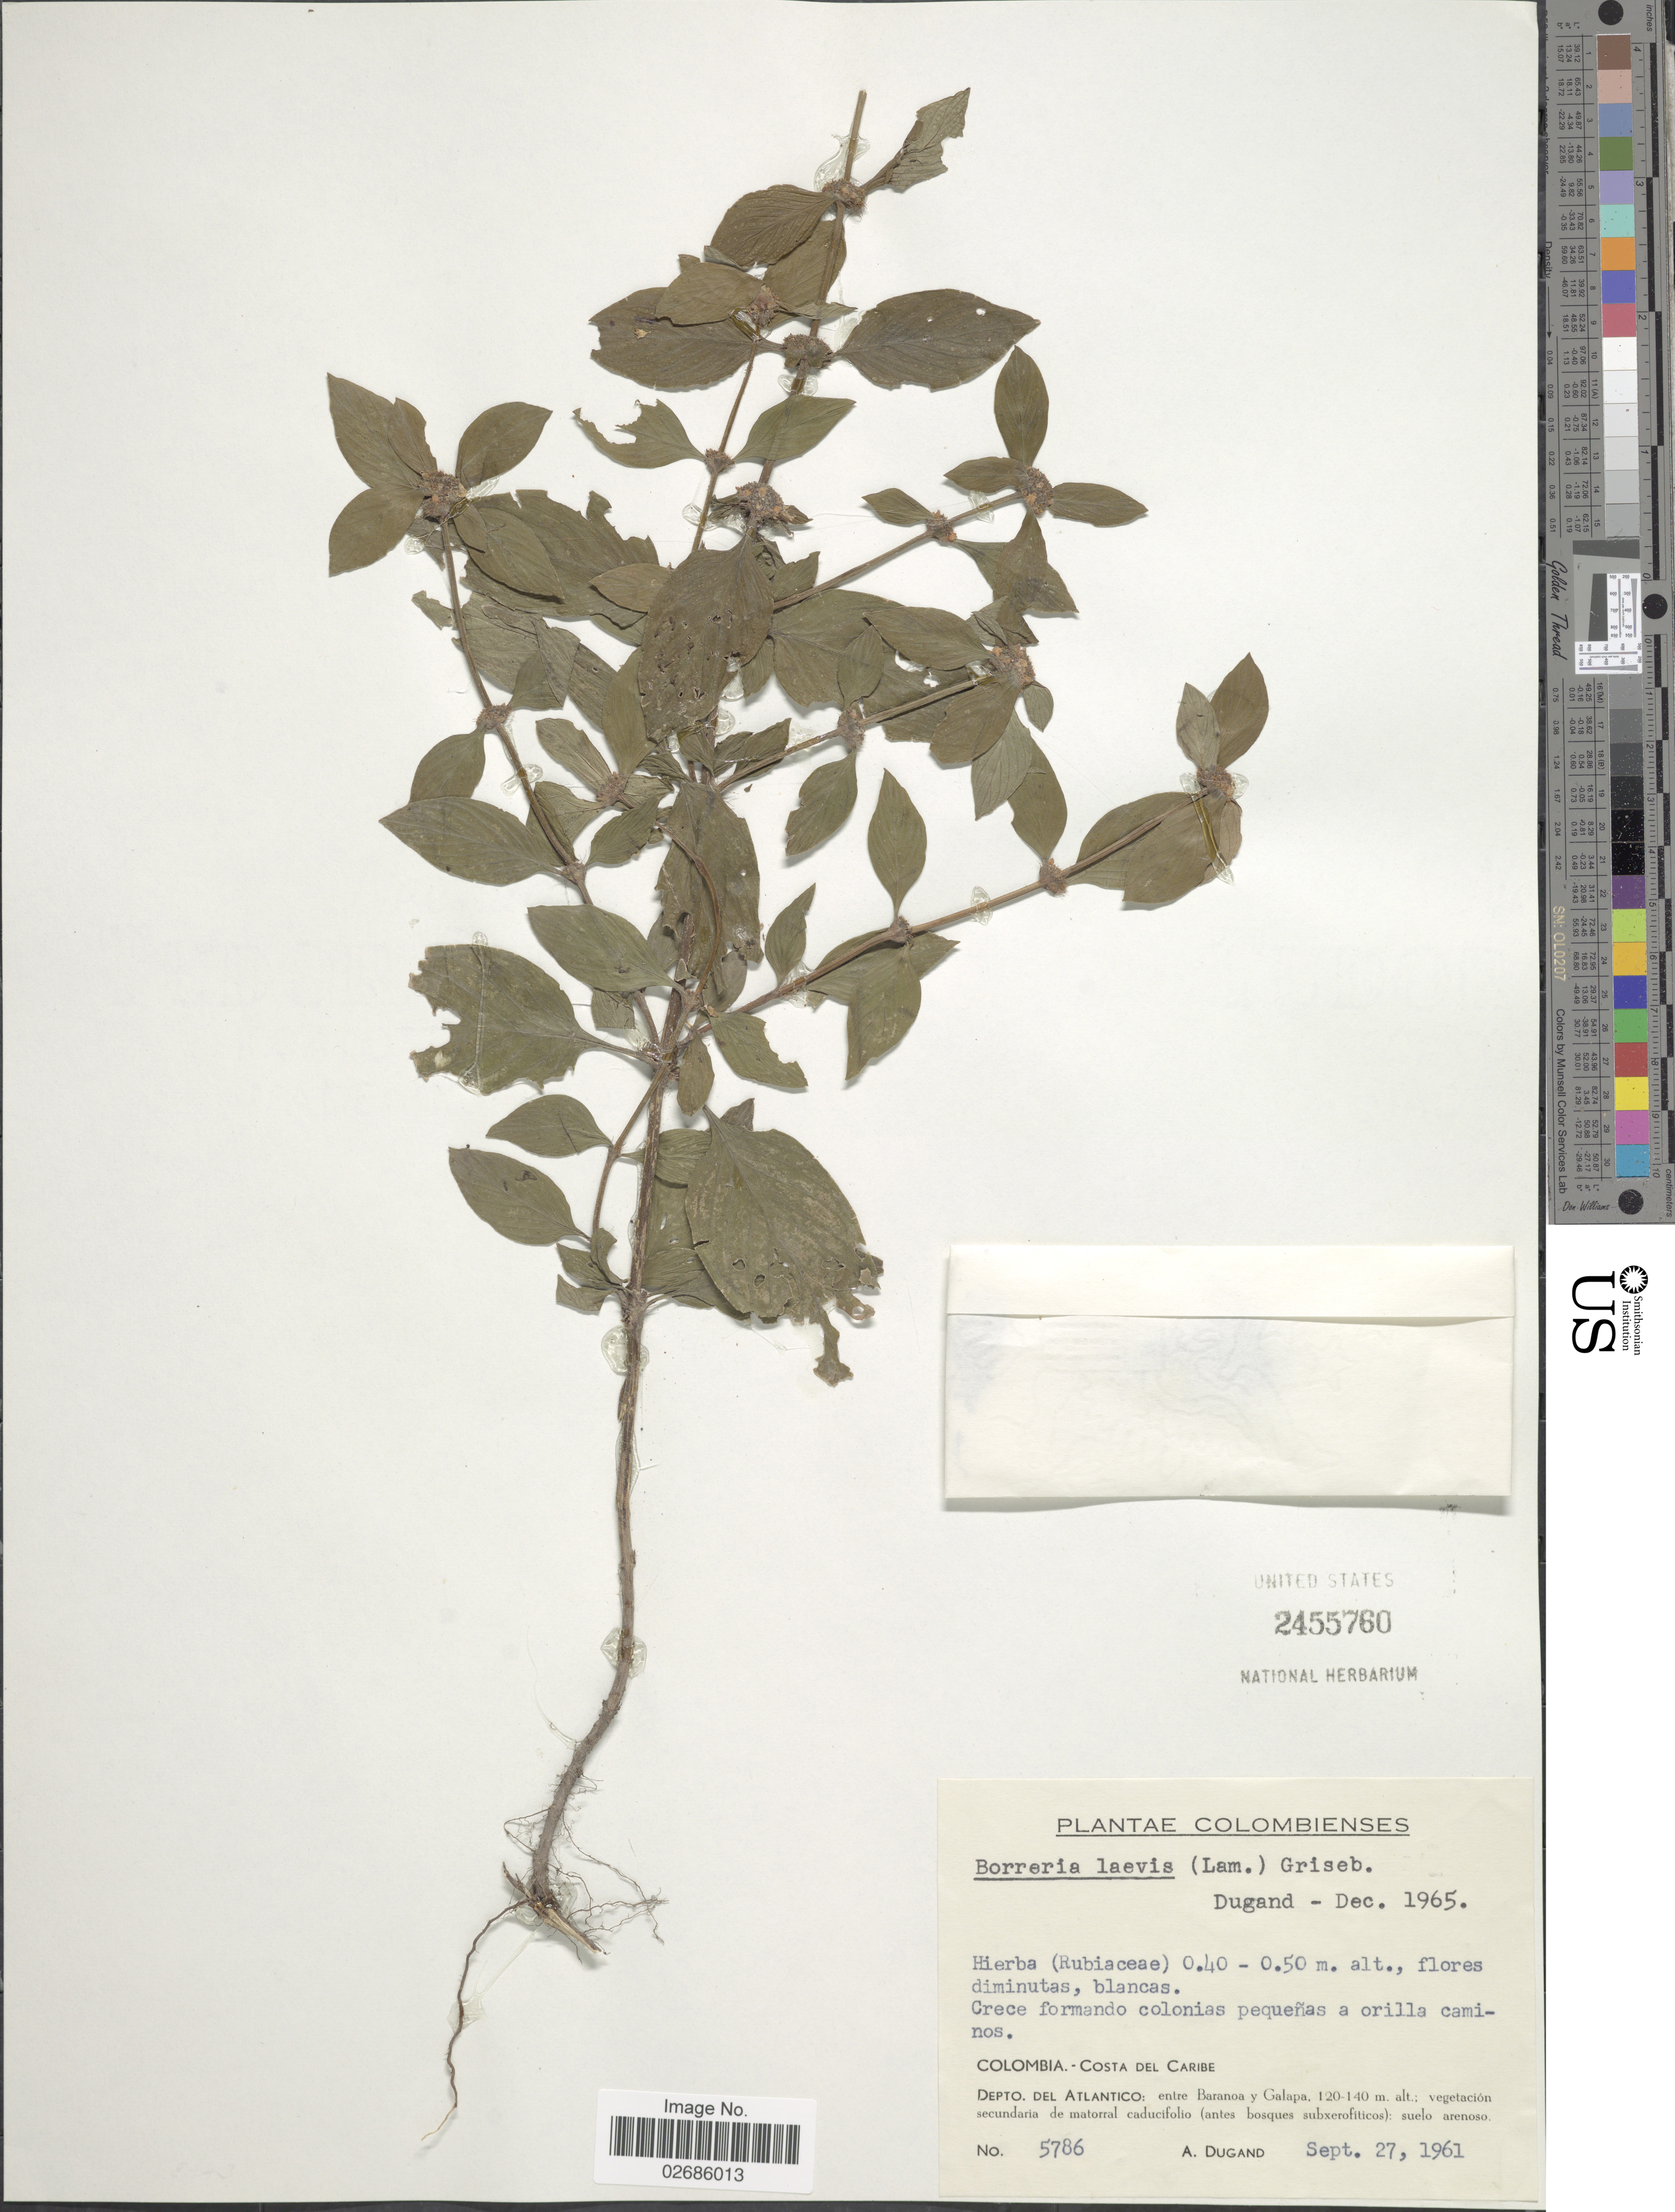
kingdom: Plantae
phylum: Tracheophyta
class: Magnoliopsida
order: Gentianales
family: Rubiaceae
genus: Borreria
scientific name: Borreria assurgens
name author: (Ruiz & Pav.) Griseb.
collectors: A. Dugand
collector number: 5786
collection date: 1961-09-27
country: Colombia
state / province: Atlántico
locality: Costa del Caribe, Depto Del Atlantico: entre Baranoa y Galapa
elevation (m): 120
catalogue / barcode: US 2455760